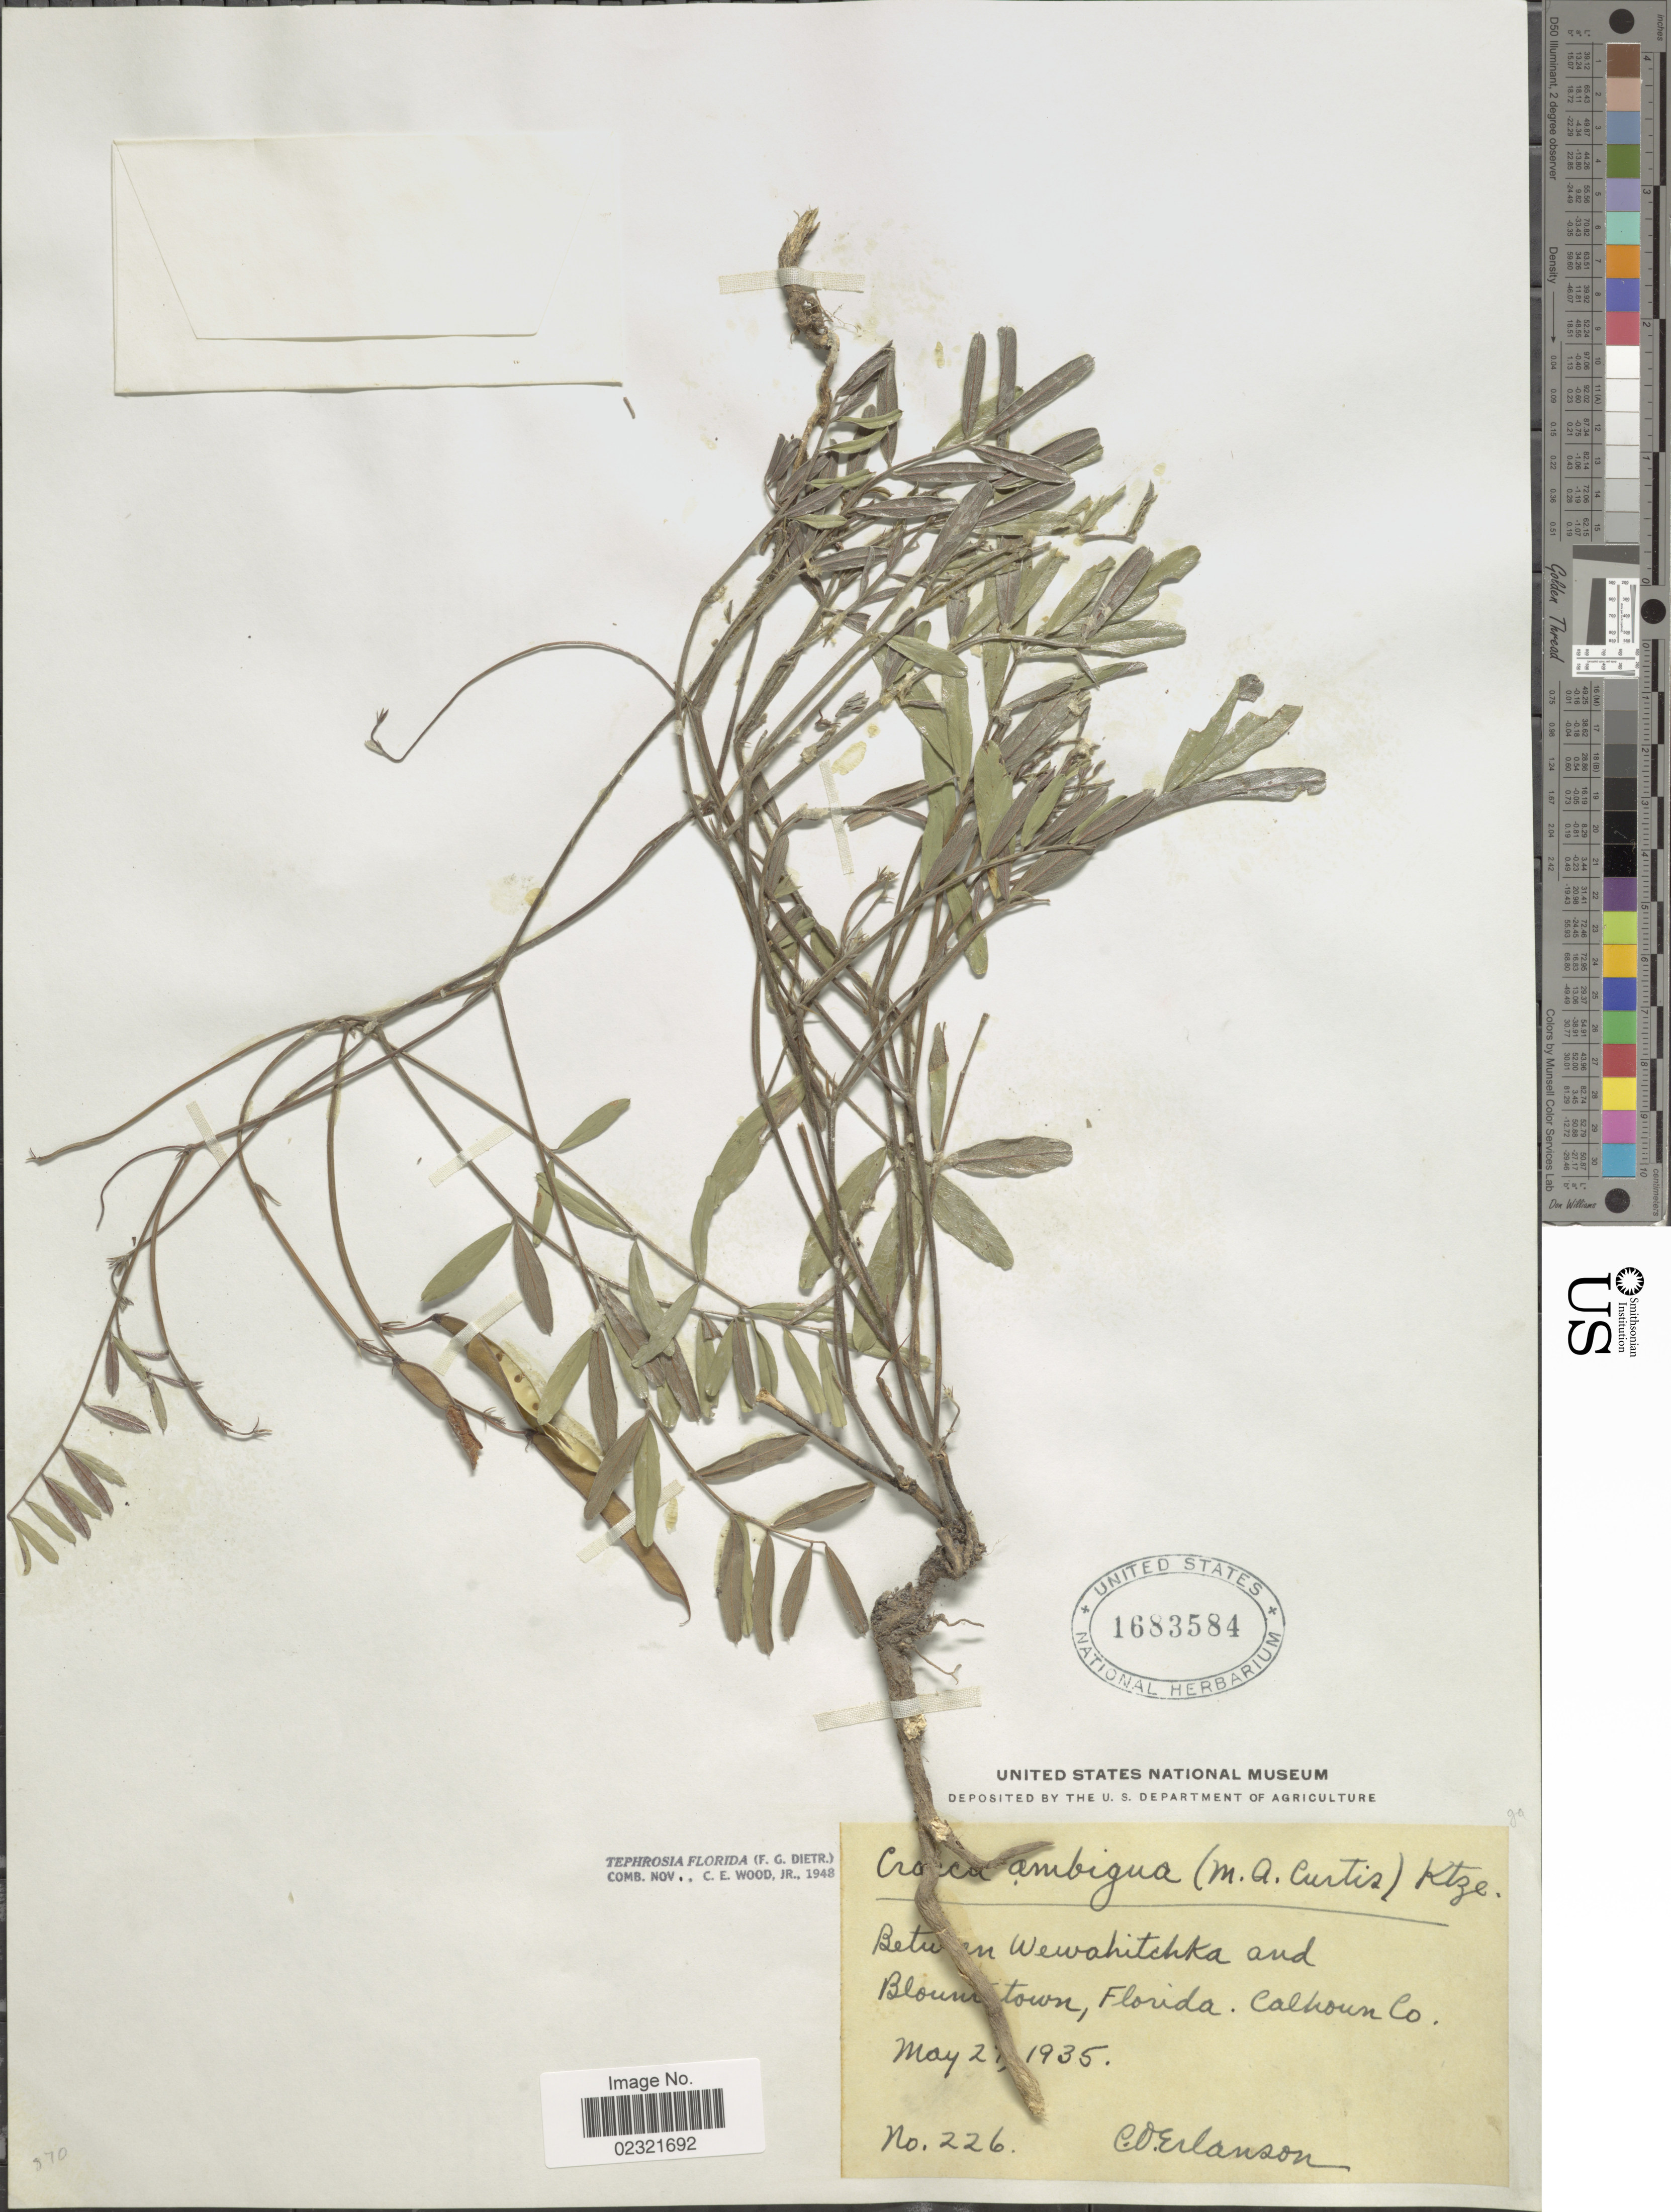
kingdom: Plantae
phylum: Tracheophyta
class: Magnoliopsida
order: Fabales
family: Fabaceae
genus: Tephrosia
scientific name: Tephrosia florida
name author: (Dietr.) C.E. Wood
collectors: C. O. Erlanson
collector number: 226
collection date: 1935-05-27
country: United States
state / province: Florida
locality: Between Wewahitchka and Blountstown, Calhourn Co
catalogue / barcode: US 1683584